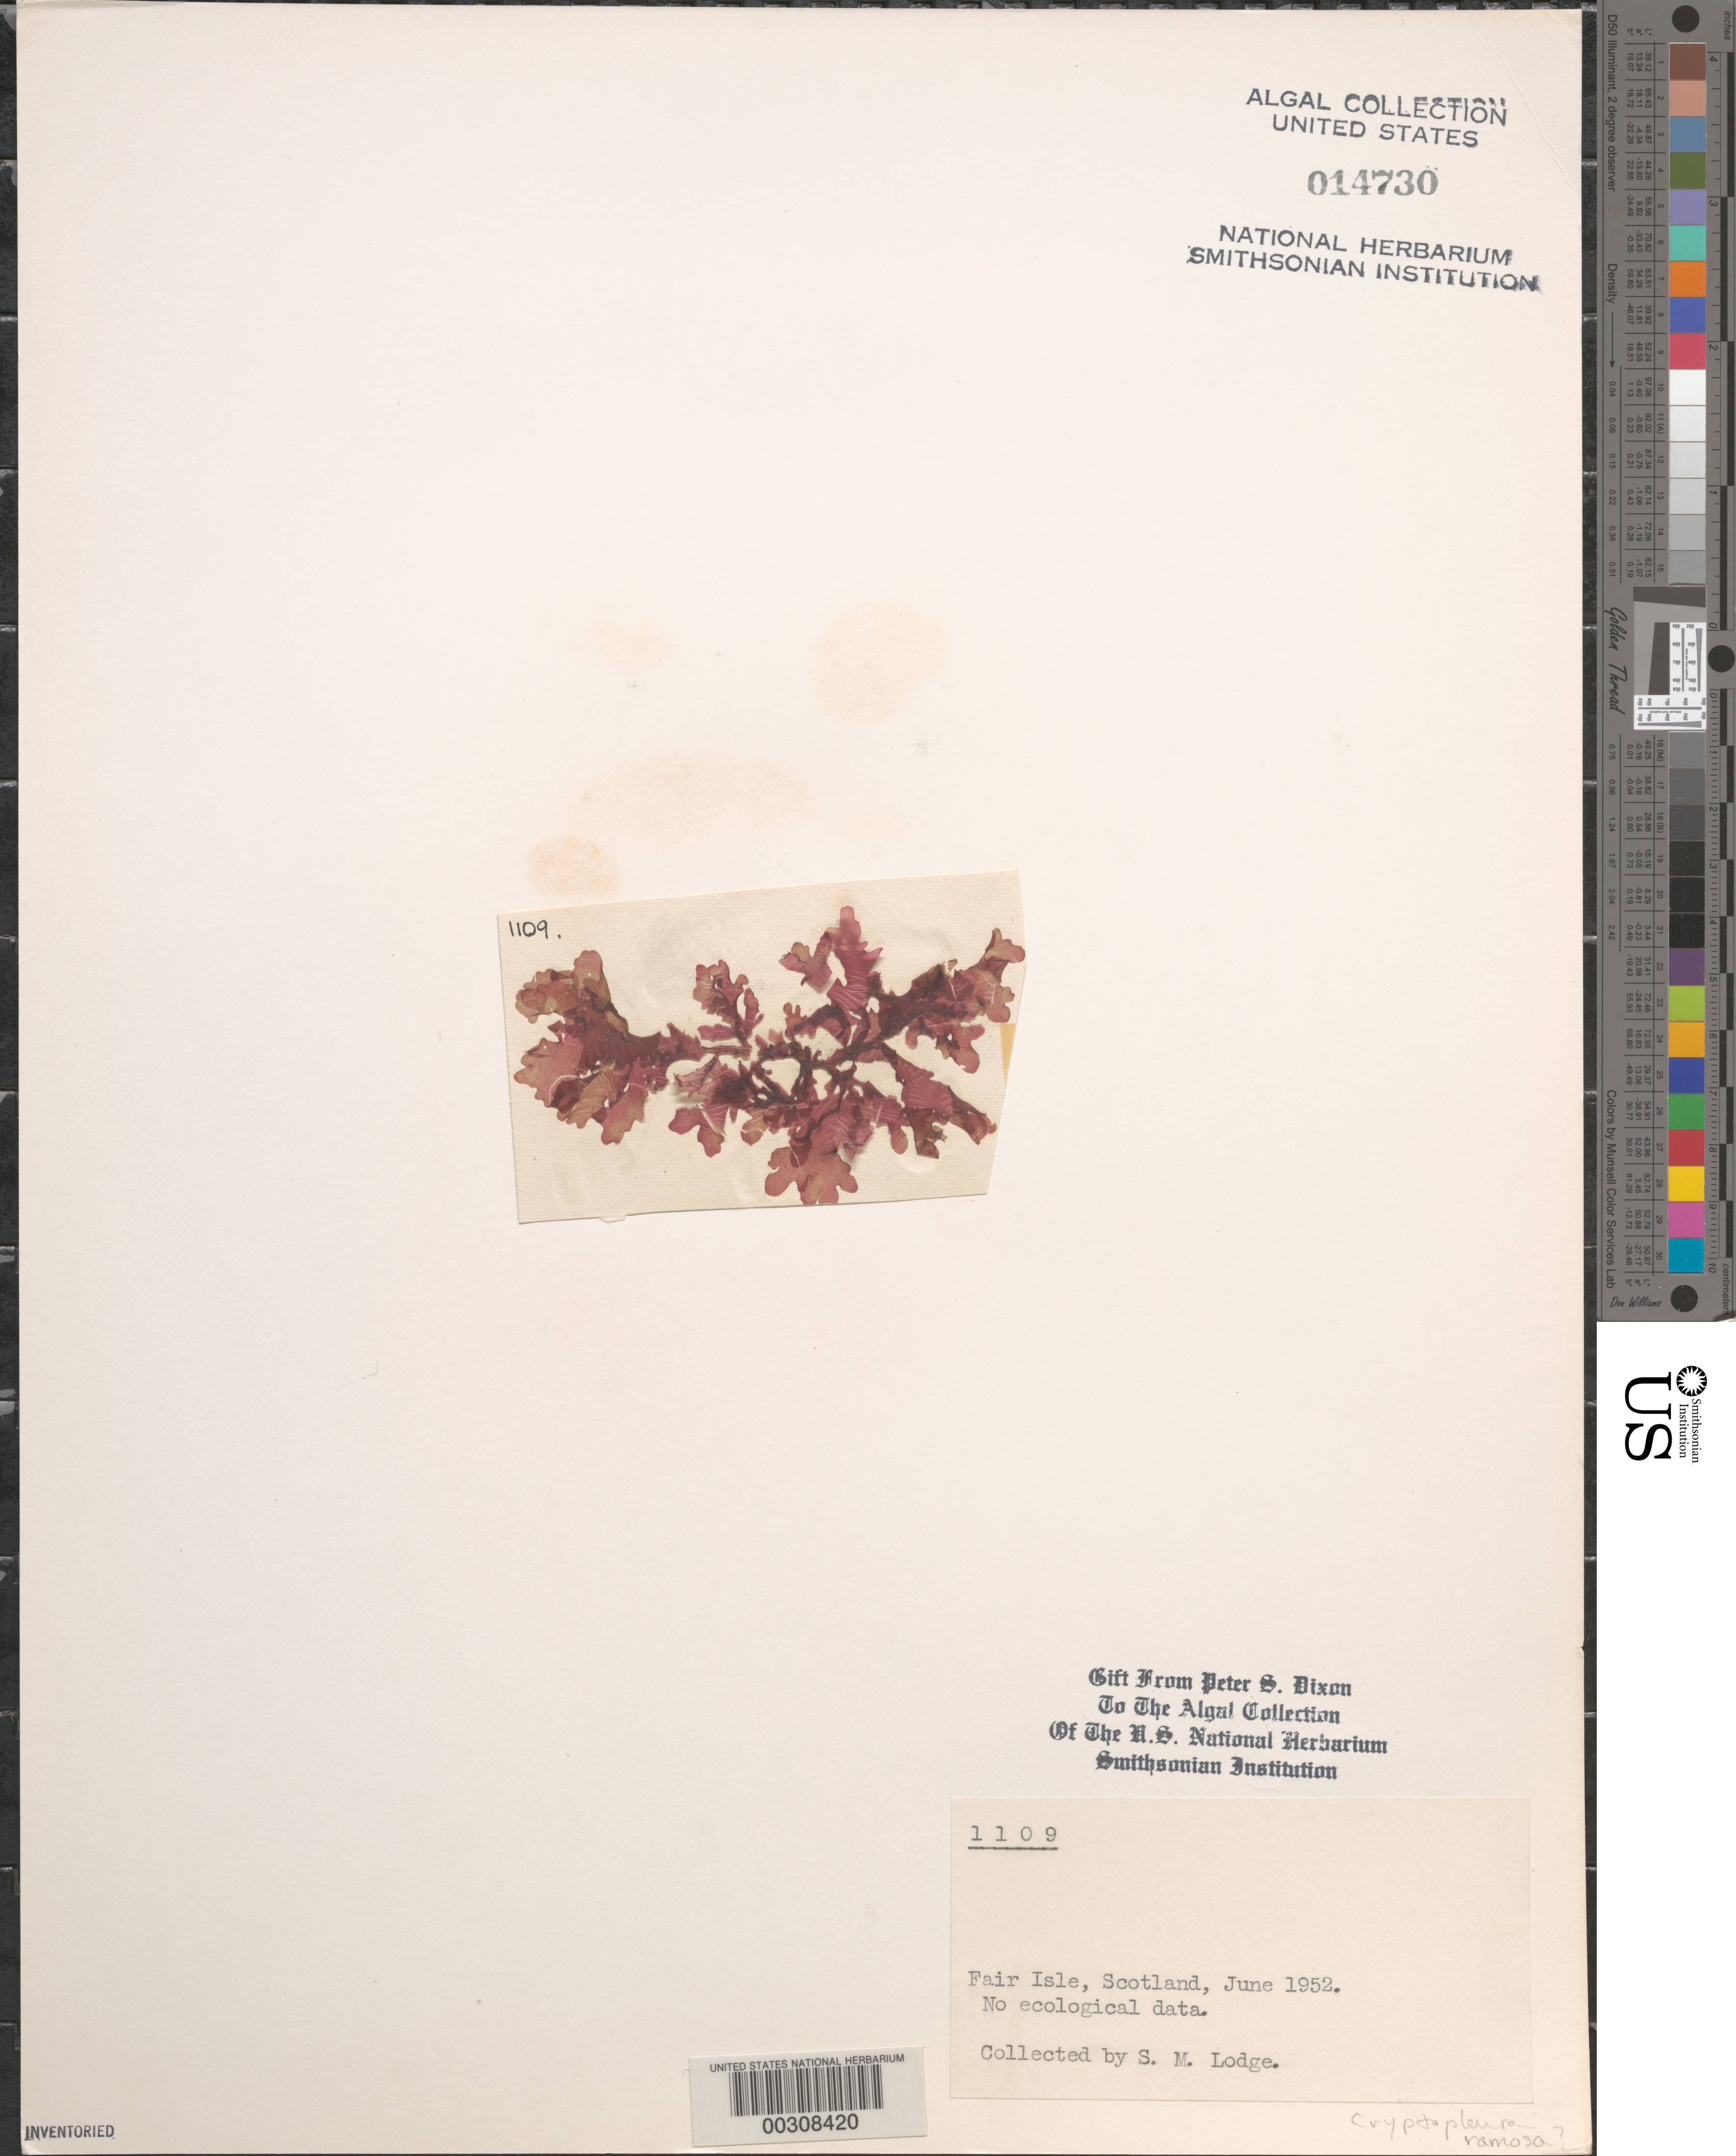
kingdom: Plantae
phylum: Rhodophyta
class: Florideophyceae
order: Ceramiales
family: Delesseriaceae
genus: Cryptopleura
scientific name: Cryptopleura ramosa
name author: (Huds.) L.M. Newton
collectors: S. Lodge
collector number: PSD 1109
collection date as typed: Jun 1952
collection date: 1952-06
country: United Kingdom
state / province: Scotland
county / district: Shetland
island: Fair Isle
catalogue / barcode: US 14730